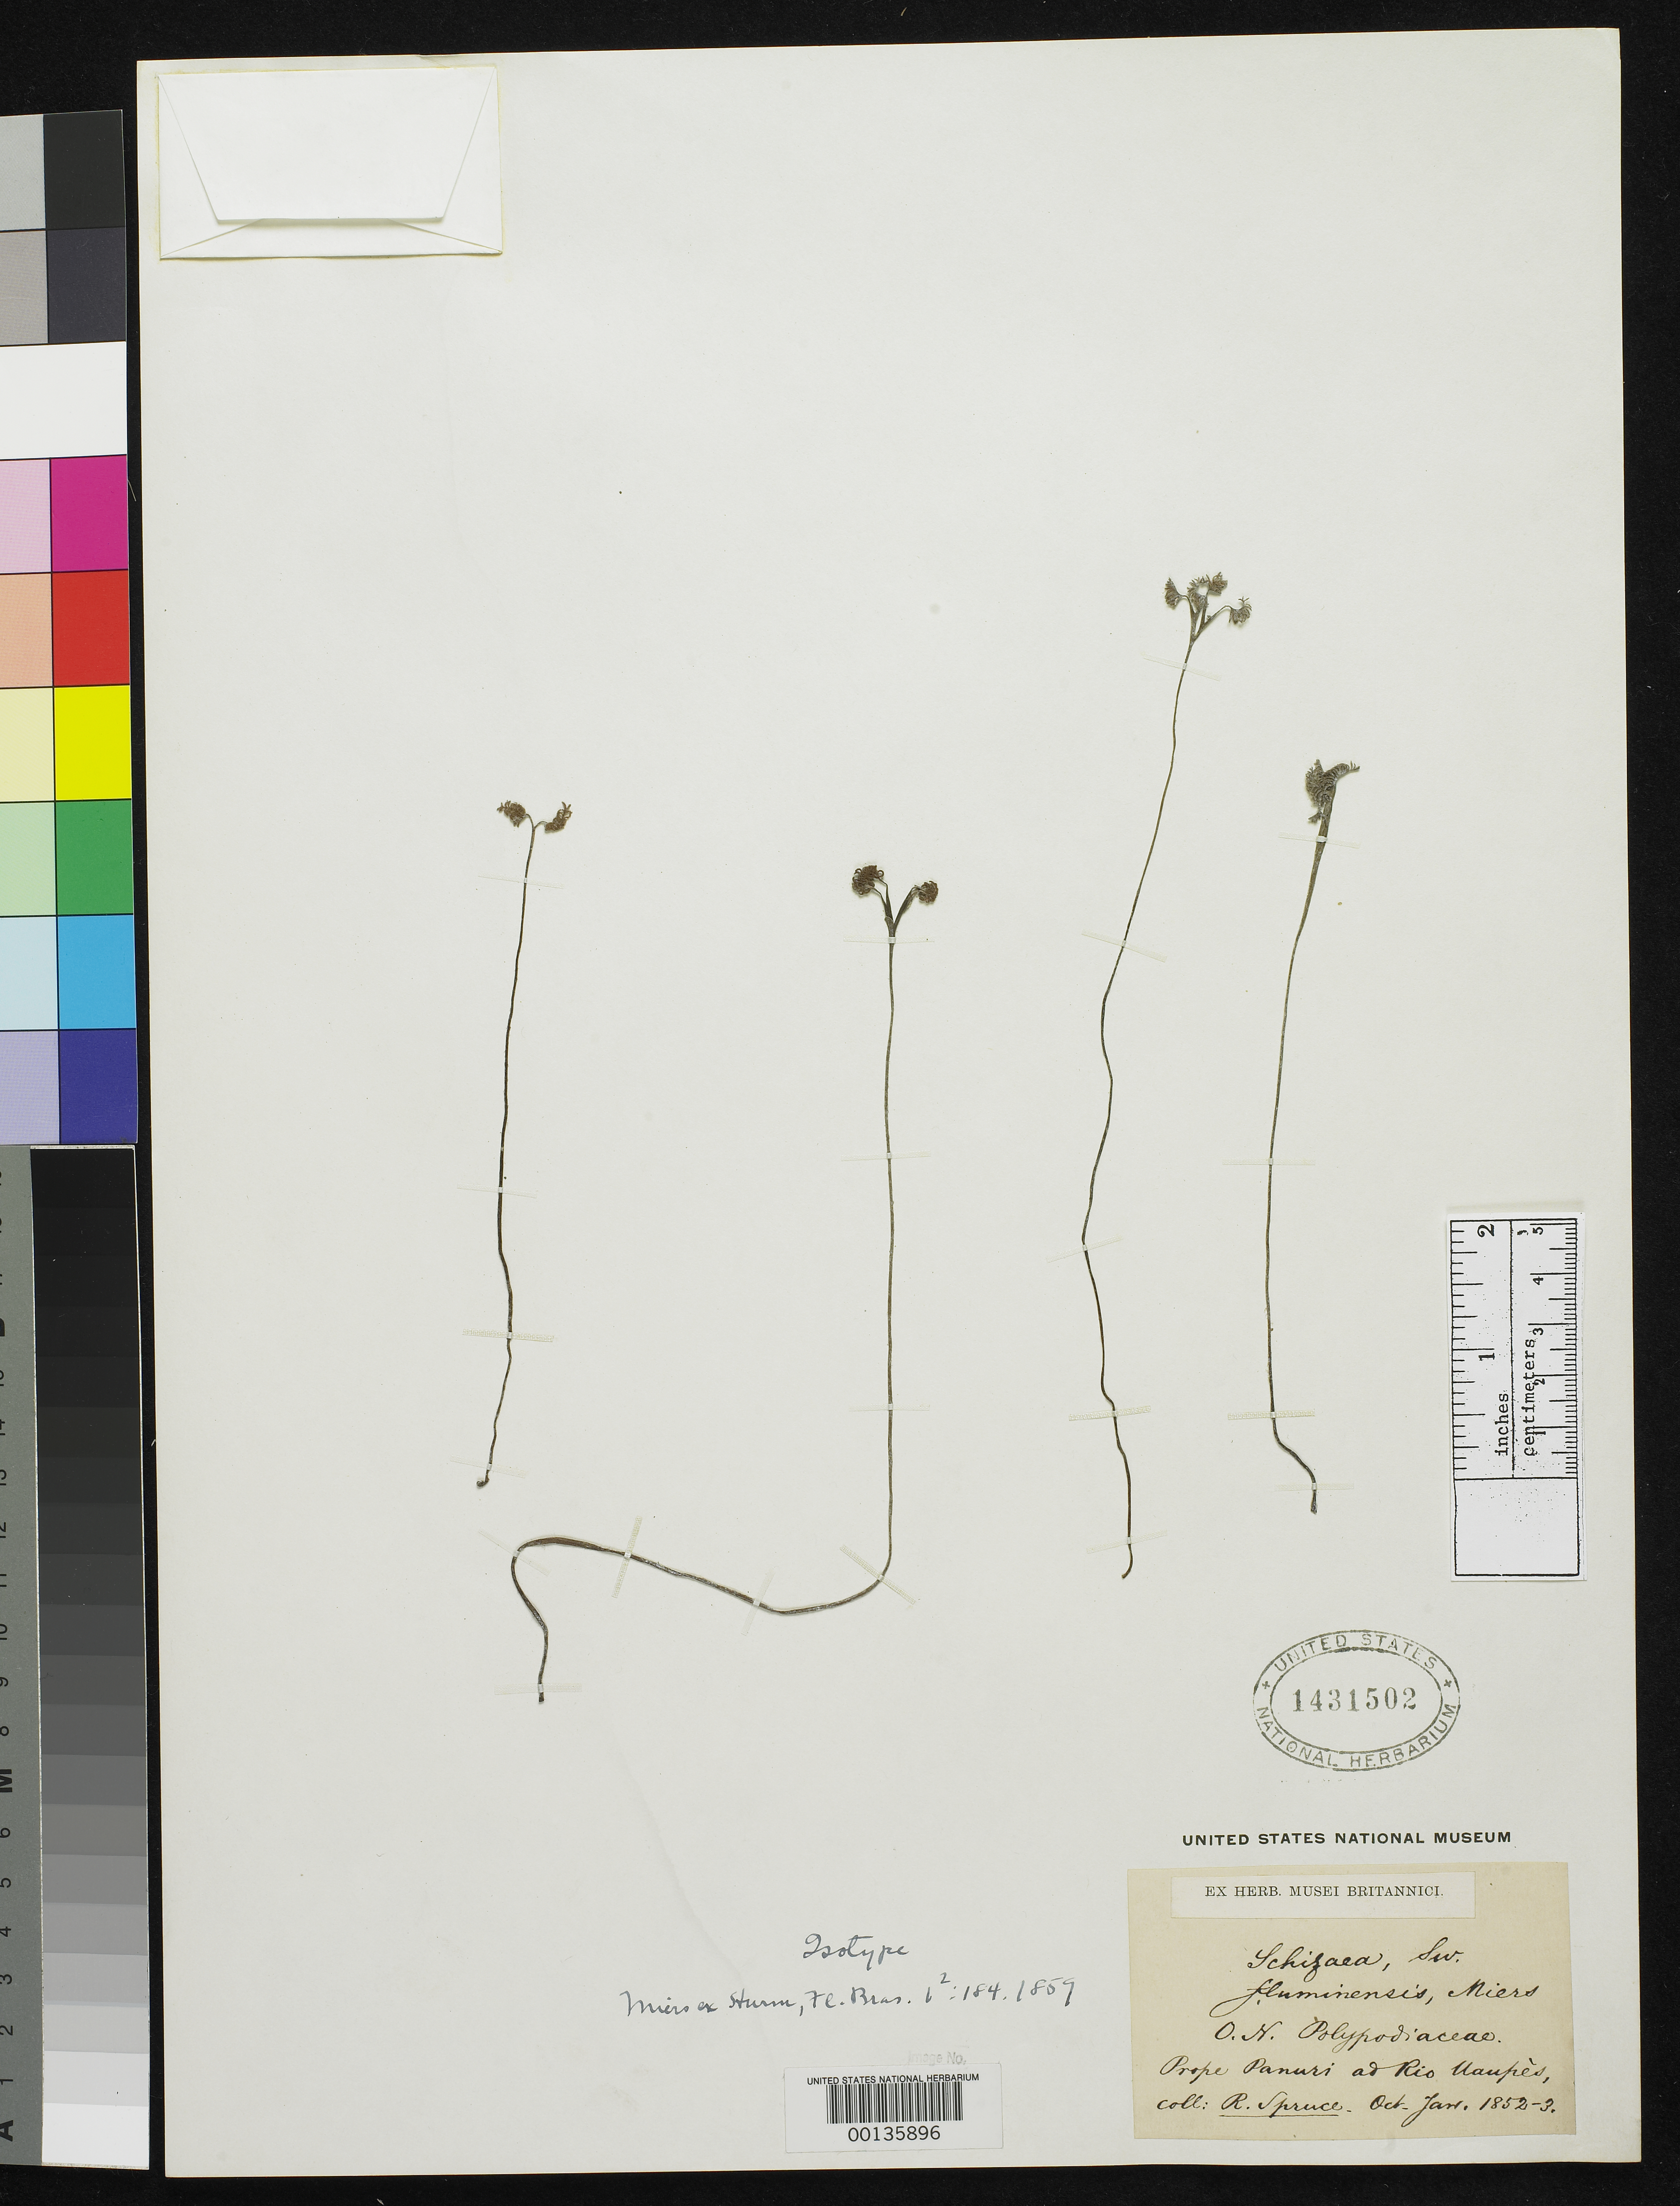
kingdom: Plantae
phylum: Tracheophyta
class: Polypodiopsida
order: Schizaeales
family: Schizaeaceae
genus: Schizaea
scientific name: Schizaea fluminensis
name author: Miers ex J.W. Sturm in Mart.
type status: Type Collection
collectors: R. Spruce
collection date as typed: Oct 1852 to -- Jan 1853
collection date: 1852-10/1853-01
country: Brazil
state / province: Minas Gerais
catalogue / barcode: US 1431502